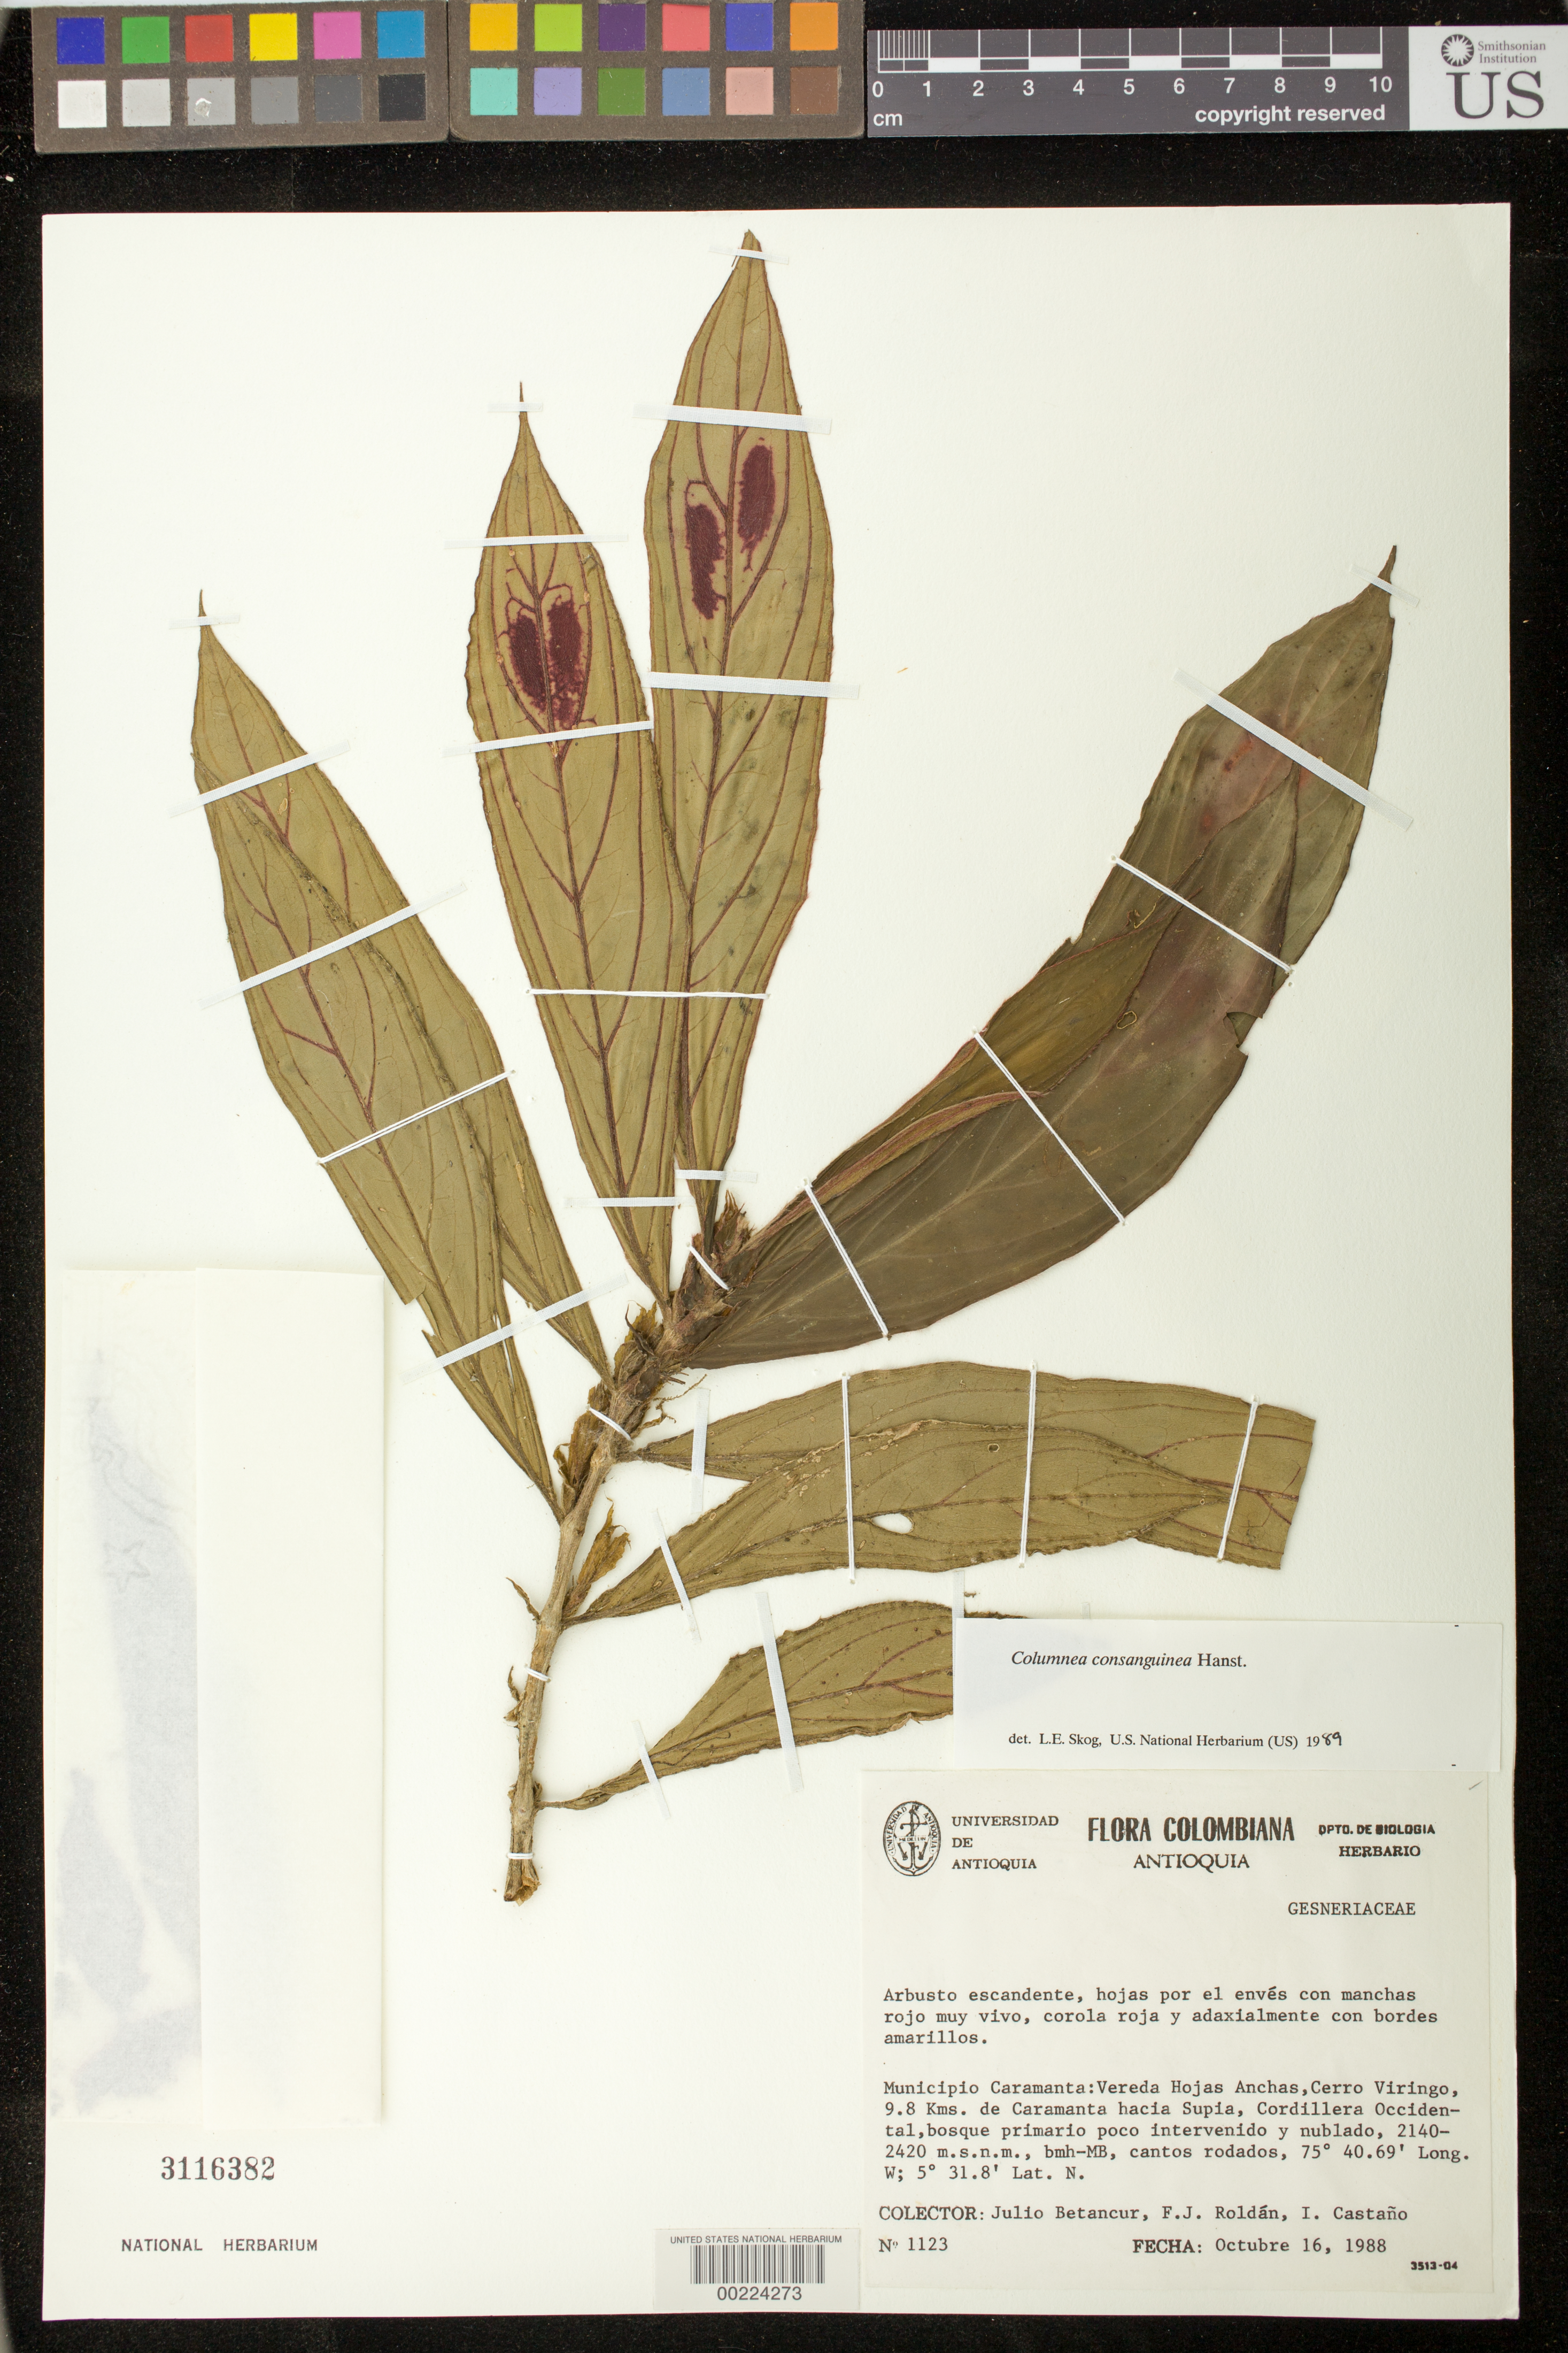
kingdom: Plantae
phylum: Tracheophyta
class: Magnoliopsida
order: Lamiales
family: Gesneriaceae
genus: Columnea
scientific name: Columnea consanguinea Hanst. var. consanguinea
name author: (Hanst.) Hanst.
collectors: J. C. Betancur, F. J. Roldán & I. Castaño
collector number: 1123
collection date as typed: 16 Oct 1988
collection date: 1988-10-16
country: Colombia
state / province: Antioquia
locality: Mun. of Caramanta, path Hojas Anchas, Cerro Viringo, 9.8 km from Caramanta near Supia, Cordillera Occidental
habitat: Primary forest ...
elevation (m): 2140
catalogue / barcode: US 3116382